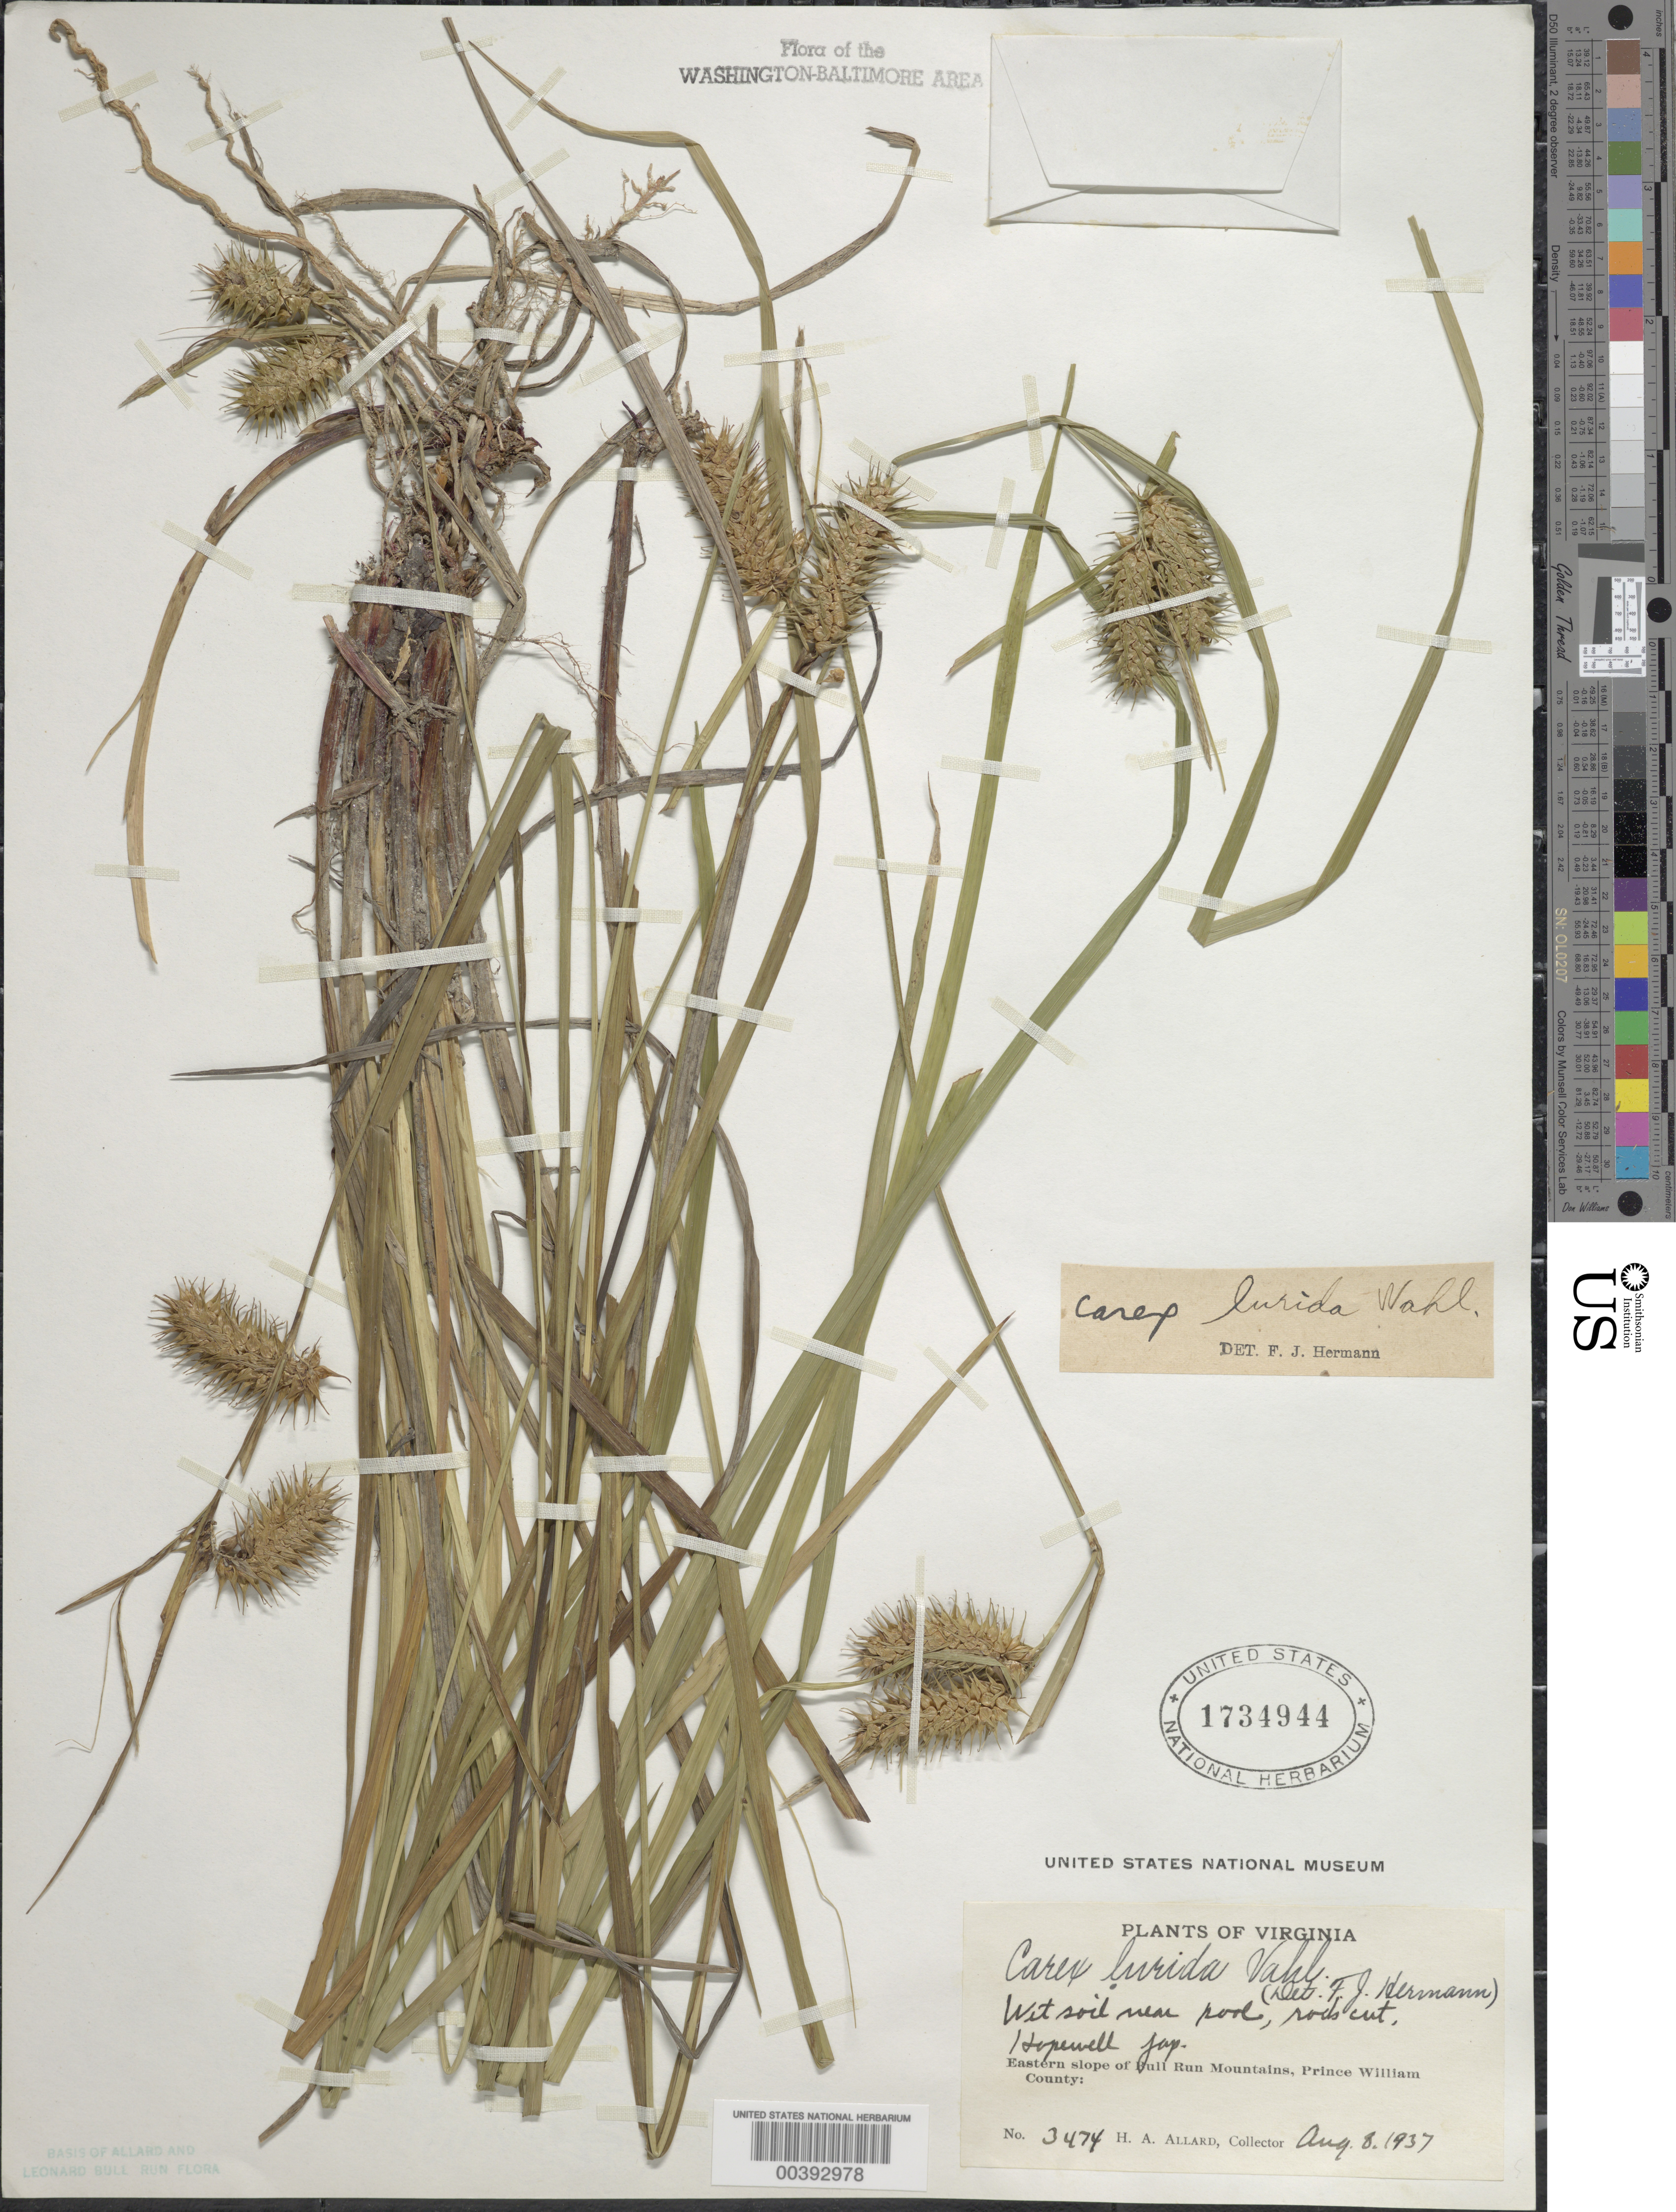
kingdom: Plantae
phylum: Tracheophyta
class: Liliopsida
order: Poales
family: Cyperaceae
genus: Carex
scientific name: Carex lurida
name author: Wahlenb.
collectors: H. A. Allard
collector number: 3474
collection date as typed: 08 Aug 1937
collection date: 1937-08-08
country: United States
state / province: Virginia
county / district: Prince William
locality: Hopewell Gap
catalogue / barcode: US 1734944